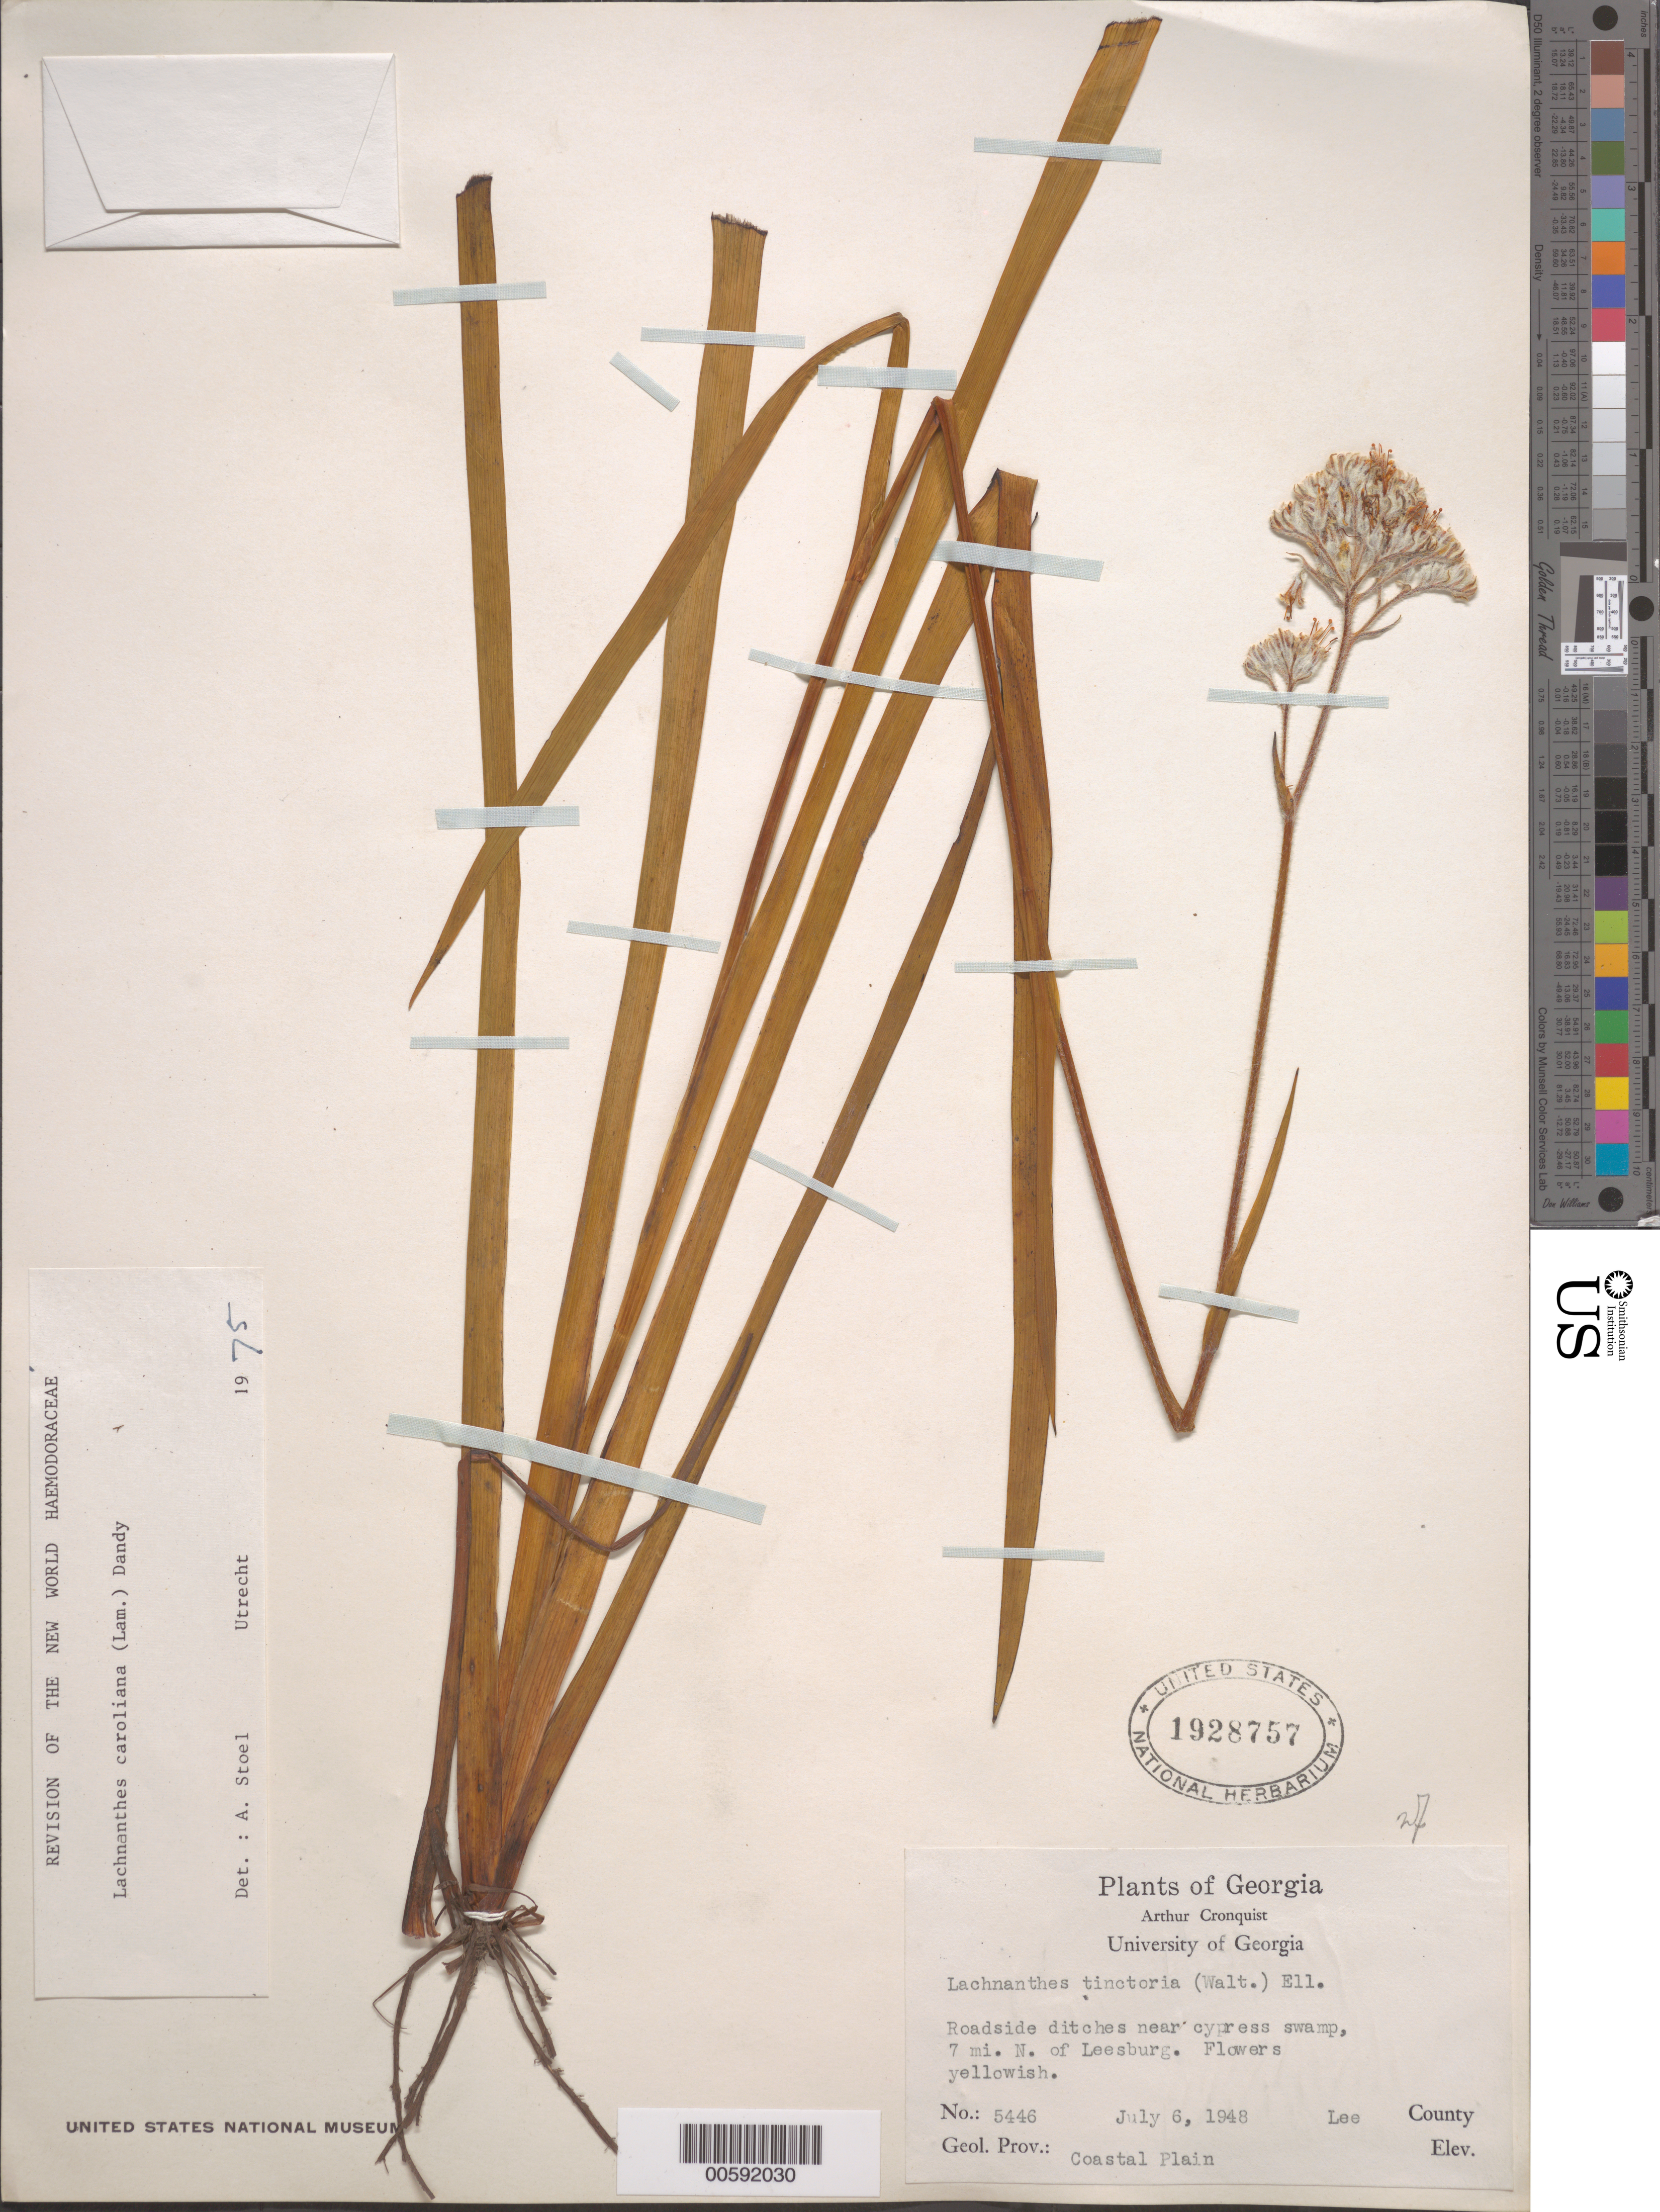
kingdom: Plantae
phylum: Tracheophyta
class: Liliopsida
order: Commelinales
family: Haemodoraceae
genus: Lachnanthes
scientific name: Lachnanthes caroliniana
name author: (Lam.) Dandy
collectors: A. J. Cronquist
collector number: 5446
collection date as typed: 06 Jul 1948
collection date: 1948-07-06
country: United States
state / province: Georgia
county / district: Lee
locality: N of Leesburg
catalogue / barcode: US 1928757